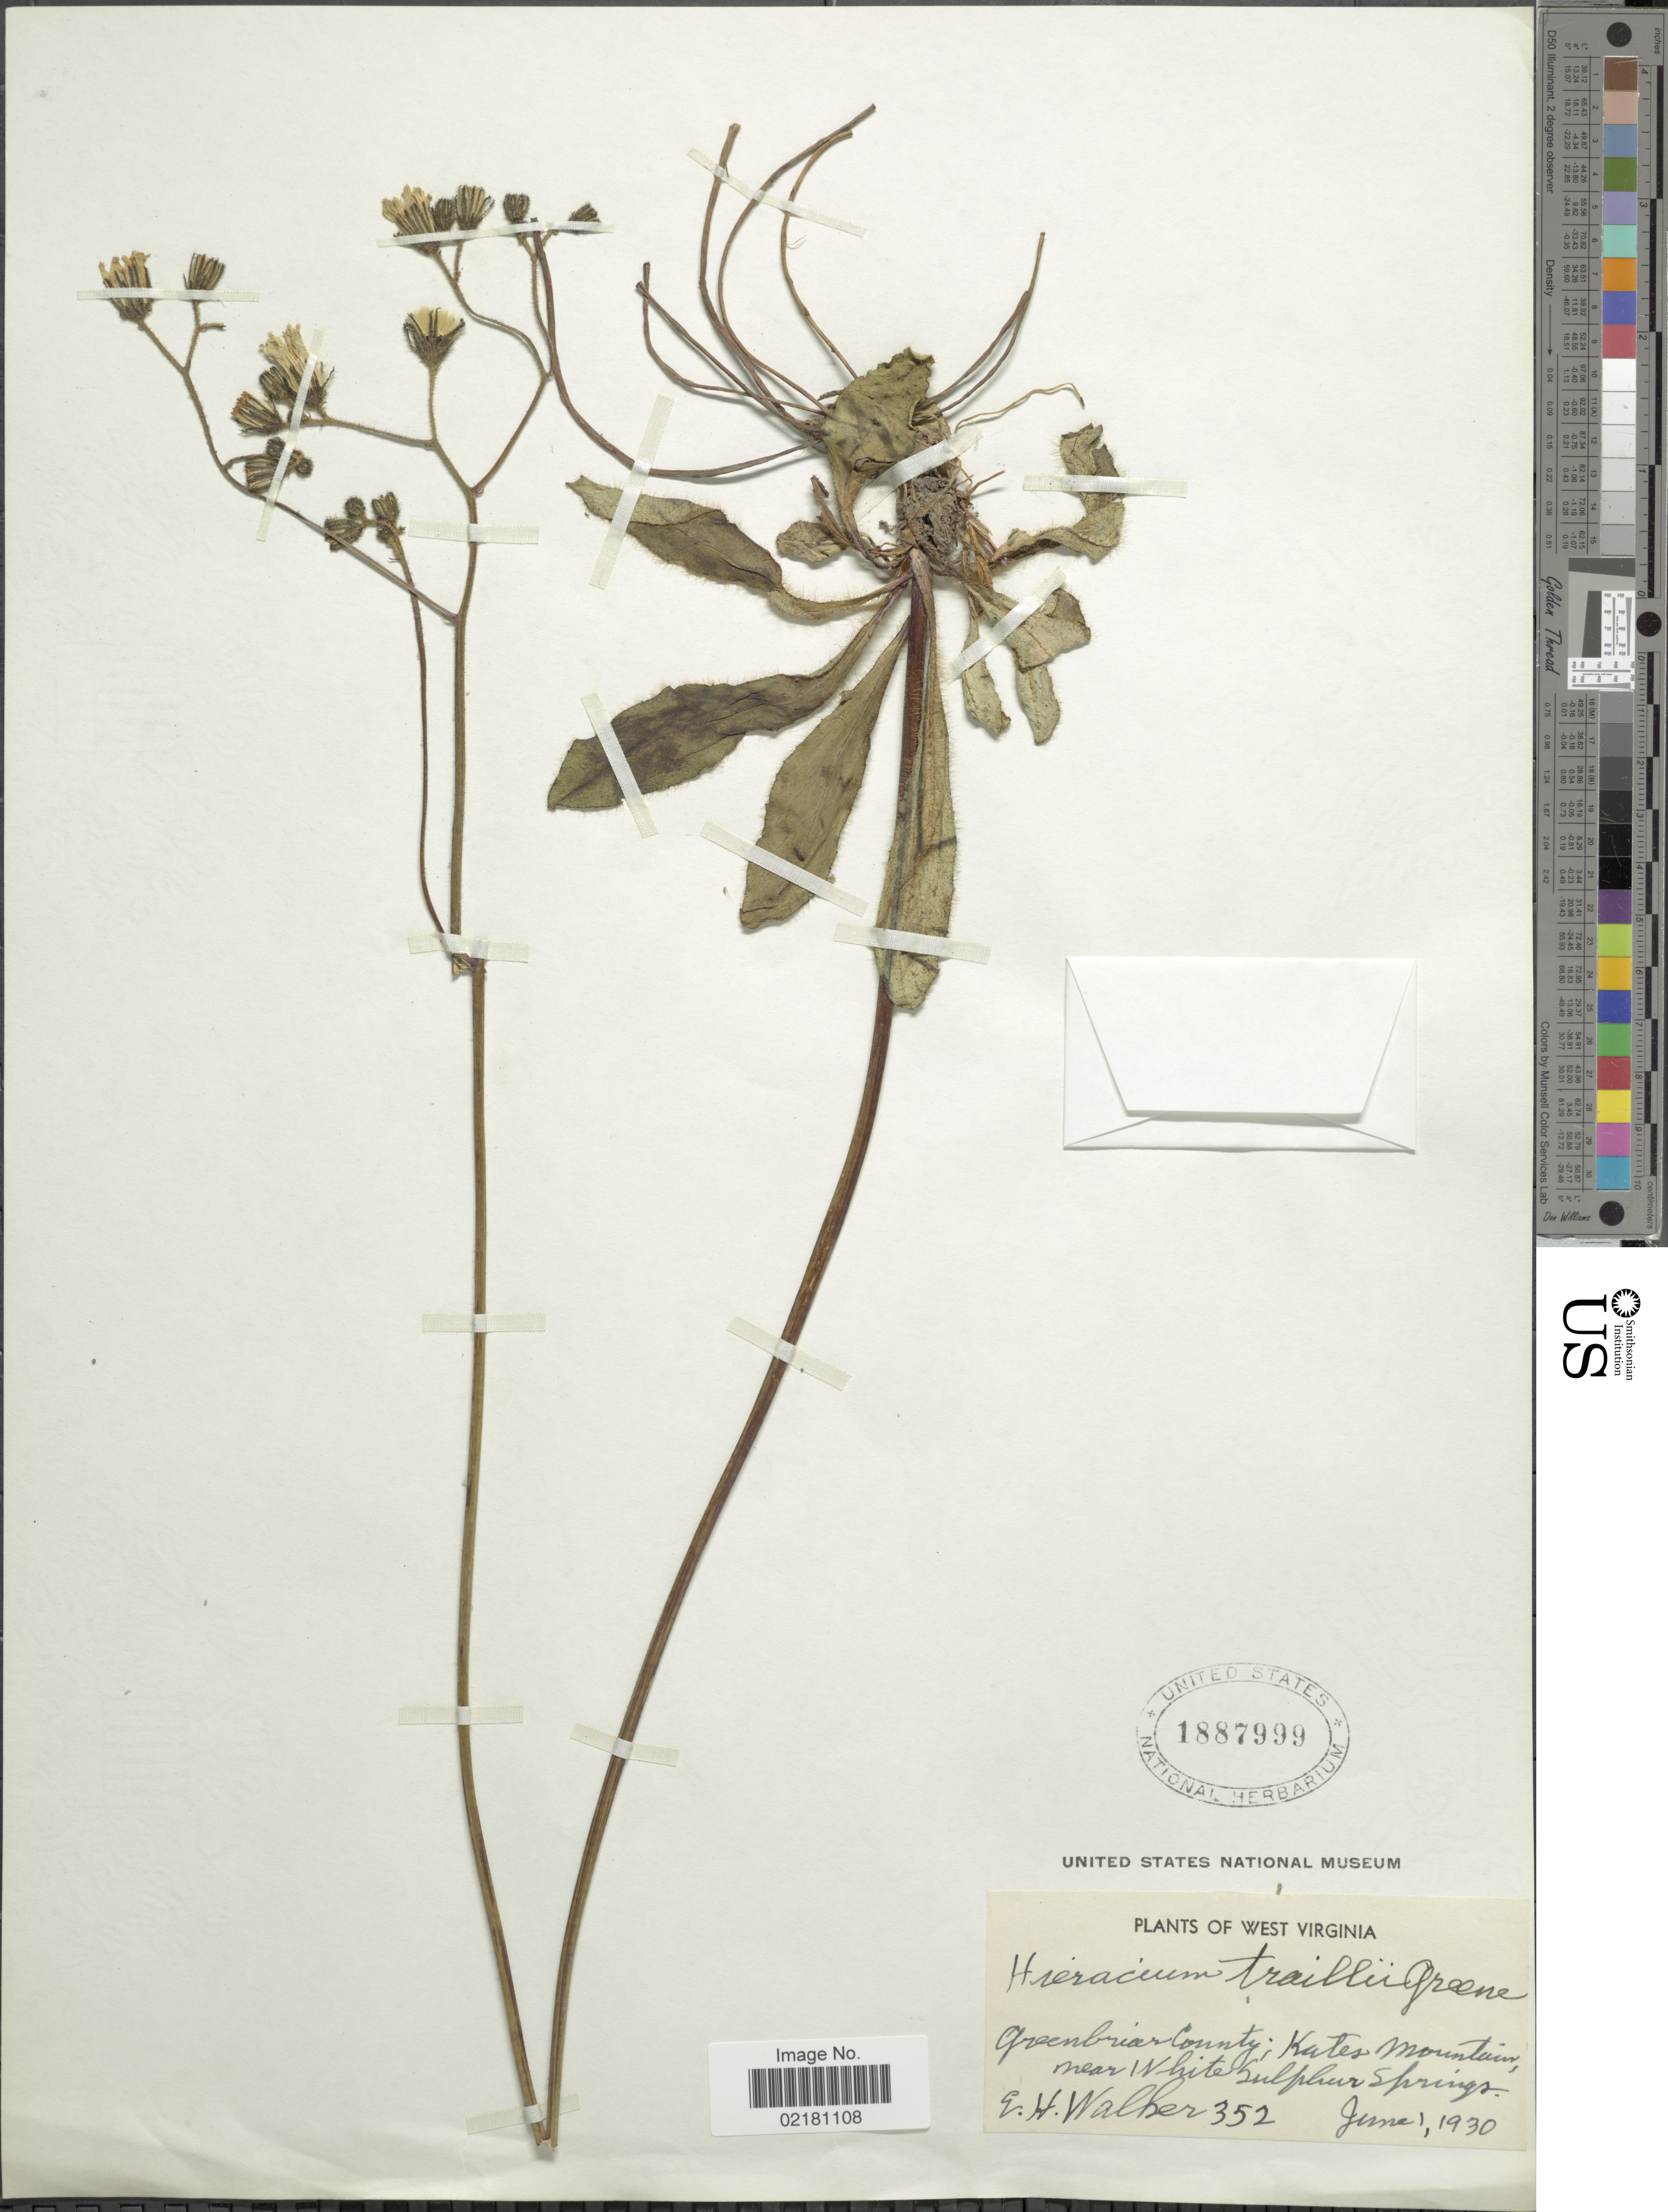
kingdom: Plantae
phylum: Tracheophyta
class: Magnoliopsida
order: Asterales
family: Asteraceae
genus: Hieracium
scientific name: Hieracium traillii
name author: Greene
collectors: E. H. Walker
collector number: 352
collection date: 1930-06-01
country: United States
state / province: West Virginia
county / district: Greenbrier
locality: Greenbriar County; Kates Mountain, near White Sulphur Springs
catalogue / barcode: US 1887999